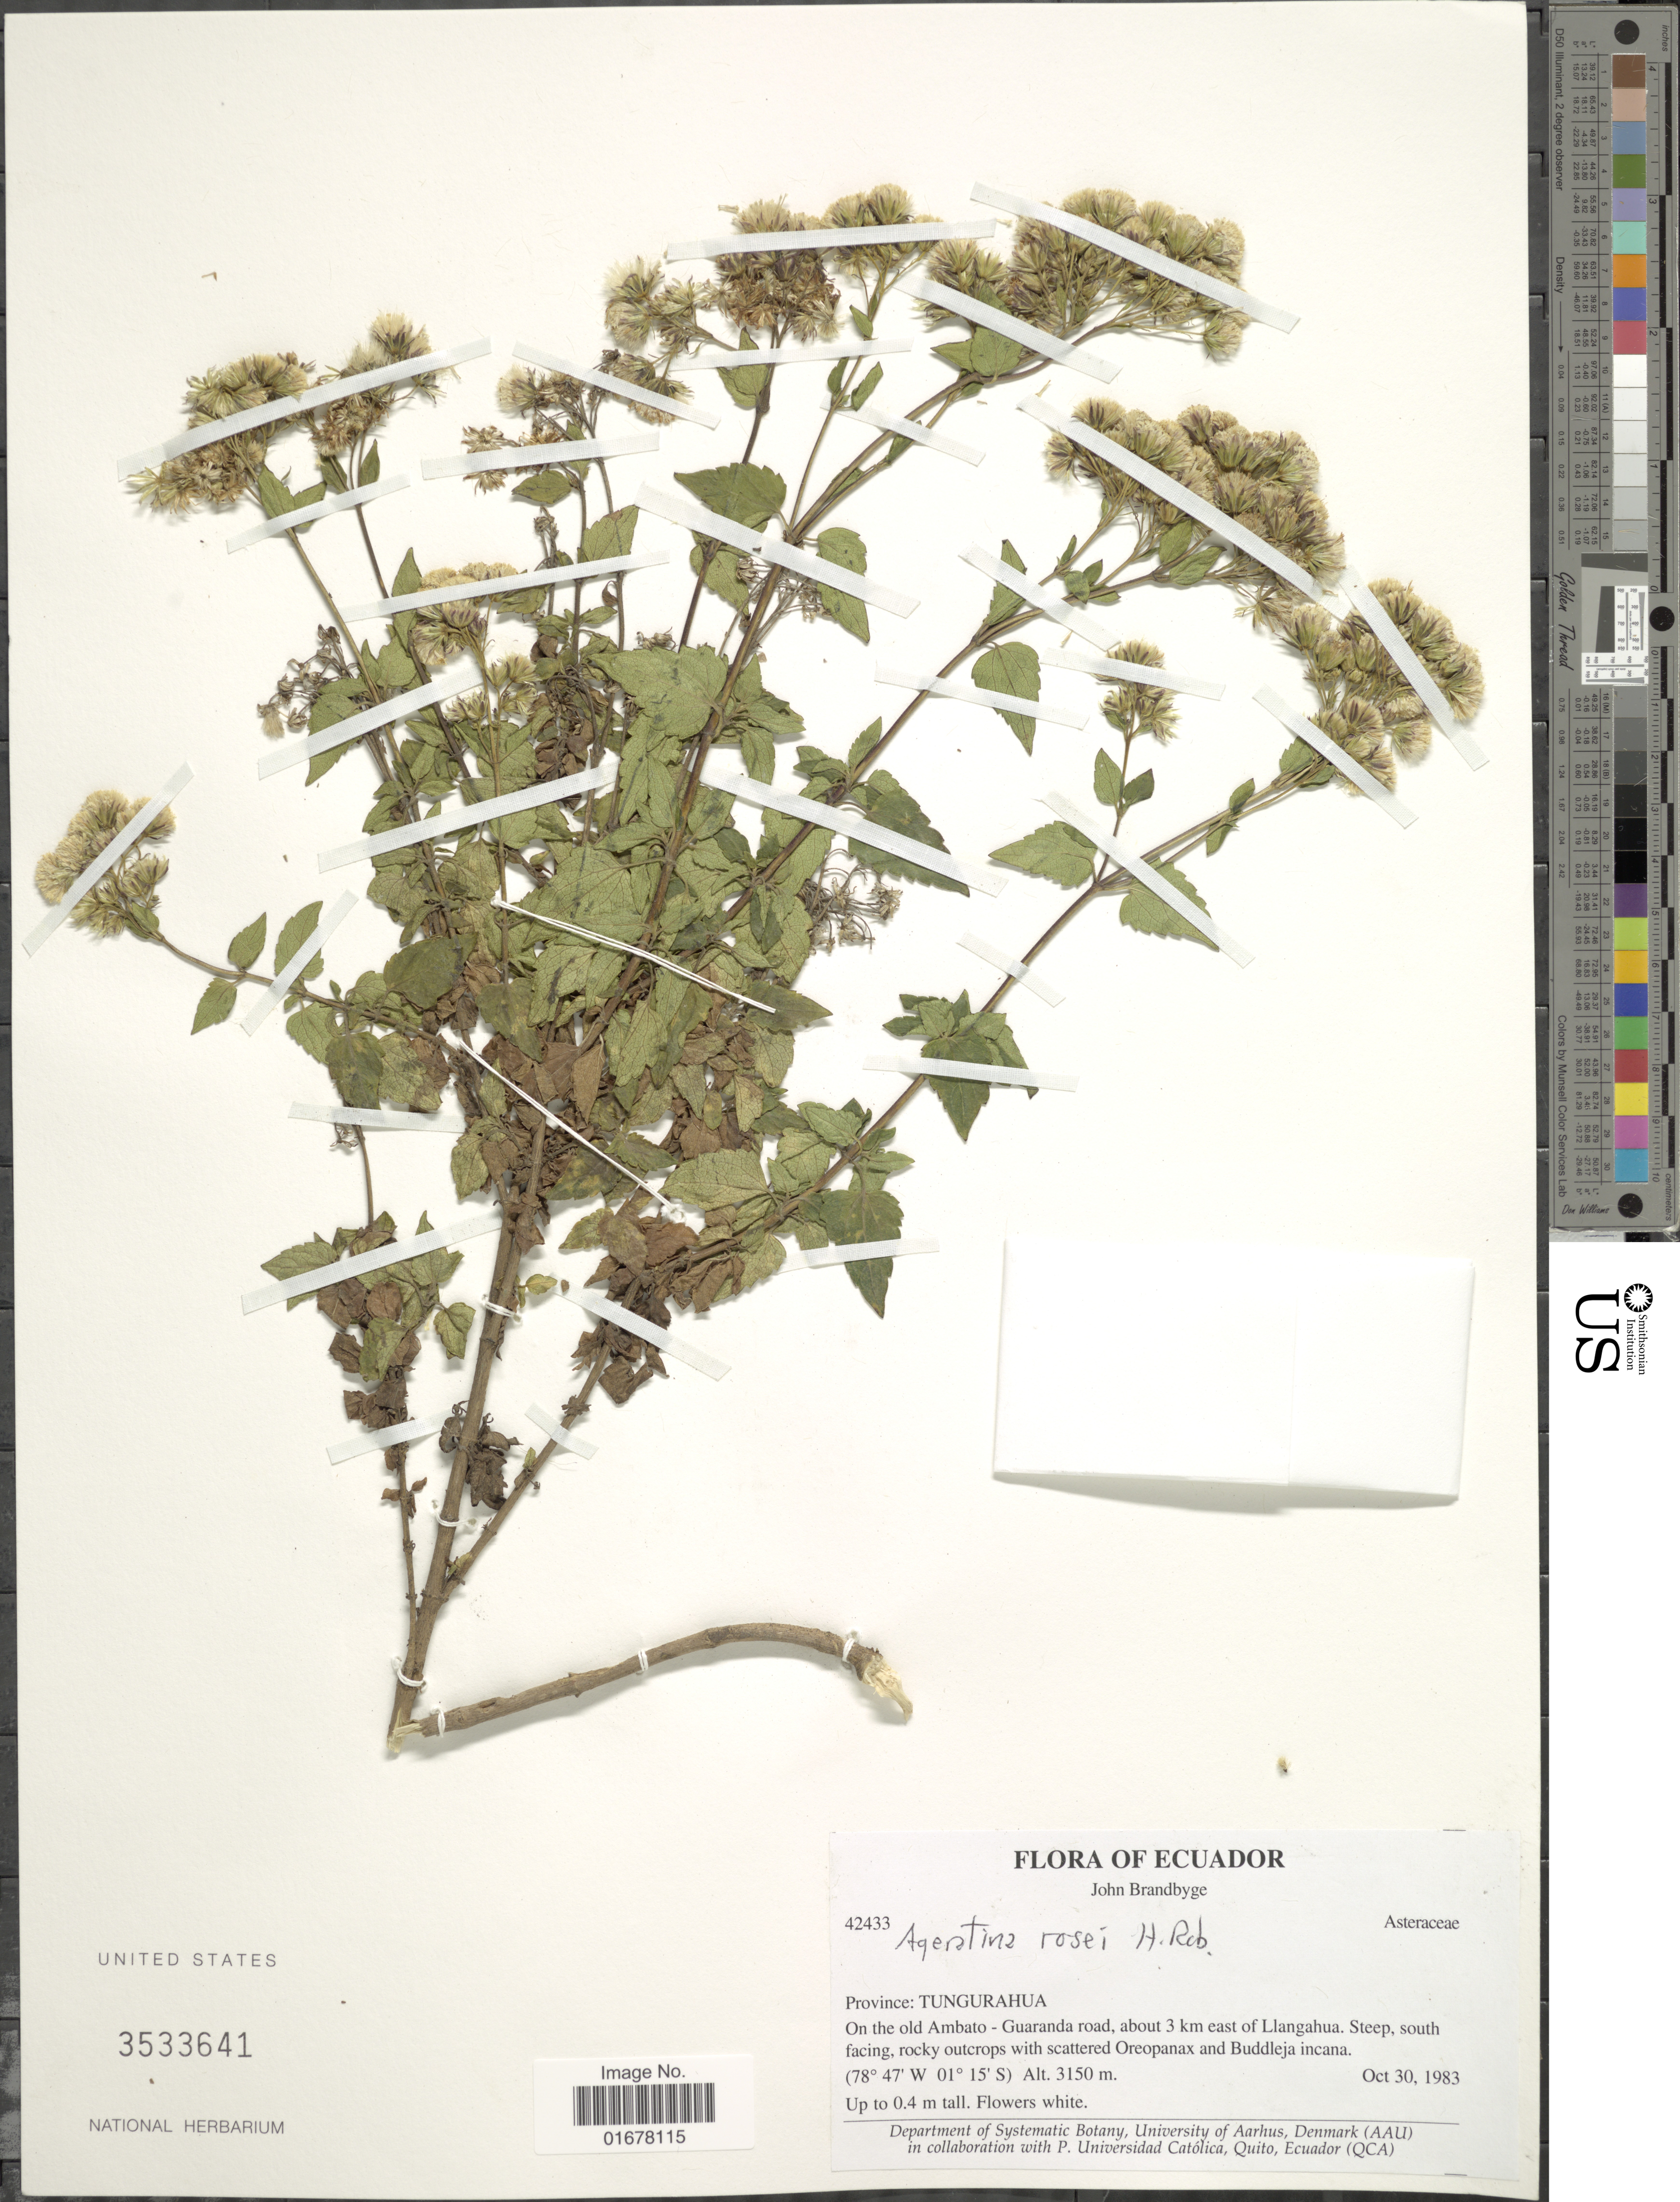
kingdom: Plantae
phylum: Tracheophyta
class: Magnoliopsida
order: Asterales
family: Asteraceae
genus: Ageratina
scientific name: Ageratina rosei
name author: H. Rob.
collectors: J. Brandbyge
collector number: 42433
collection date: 1983-10-30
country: Ecuador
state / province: Tungurahua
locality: Province: Tungurahua, On the old Ambato - Guaranda road, about 3 km east of Llangahua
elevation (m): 3150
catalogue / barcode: US 3533641